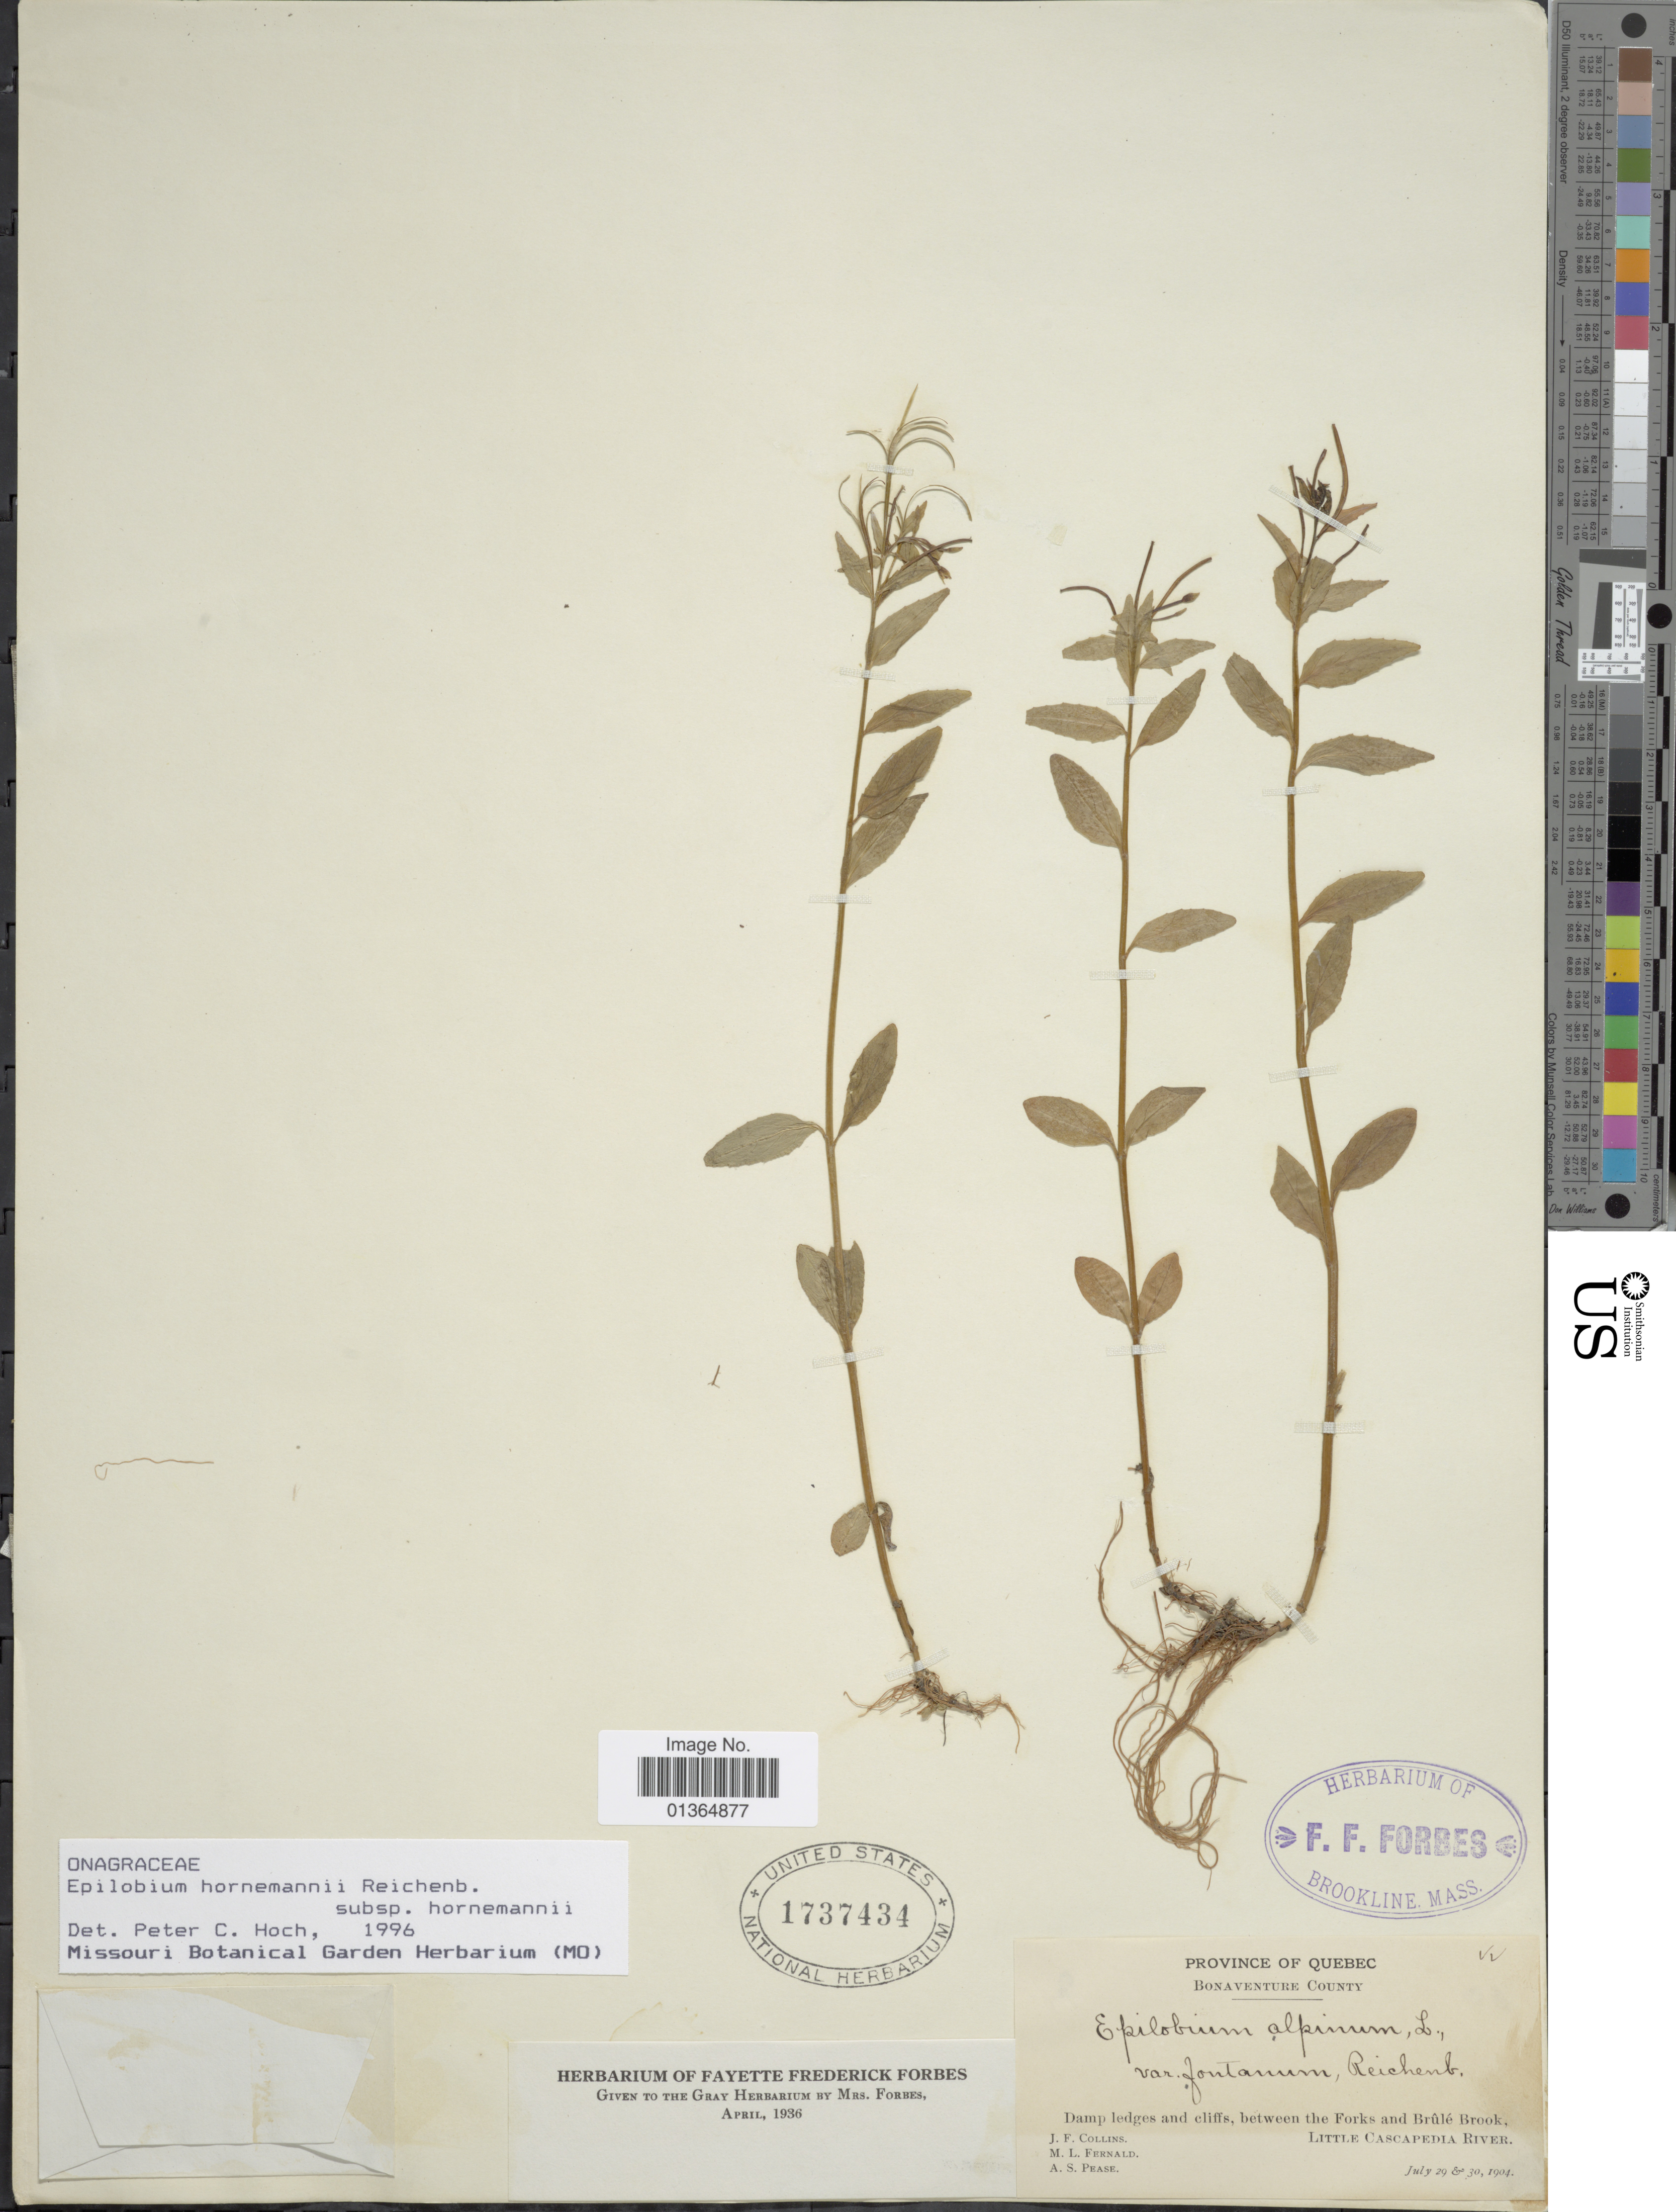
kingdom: Plantae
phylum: Tracheophyta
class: Magnoliopsida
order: Myrtales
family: Onagraceae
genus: Epilobium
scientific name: Epilobium hornemannii subsp. hornemannii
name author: Rchb.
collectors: J. Collins, M. L. Fernald & A. S. Pease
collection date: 1904-07-29/1904-07-30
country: Canada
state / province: Quebec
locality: Bonaventure County. Damp ledges and cliffs, between the Forks and Brûlé Brook, Little Cascapedia River.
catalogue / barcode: US 1737434